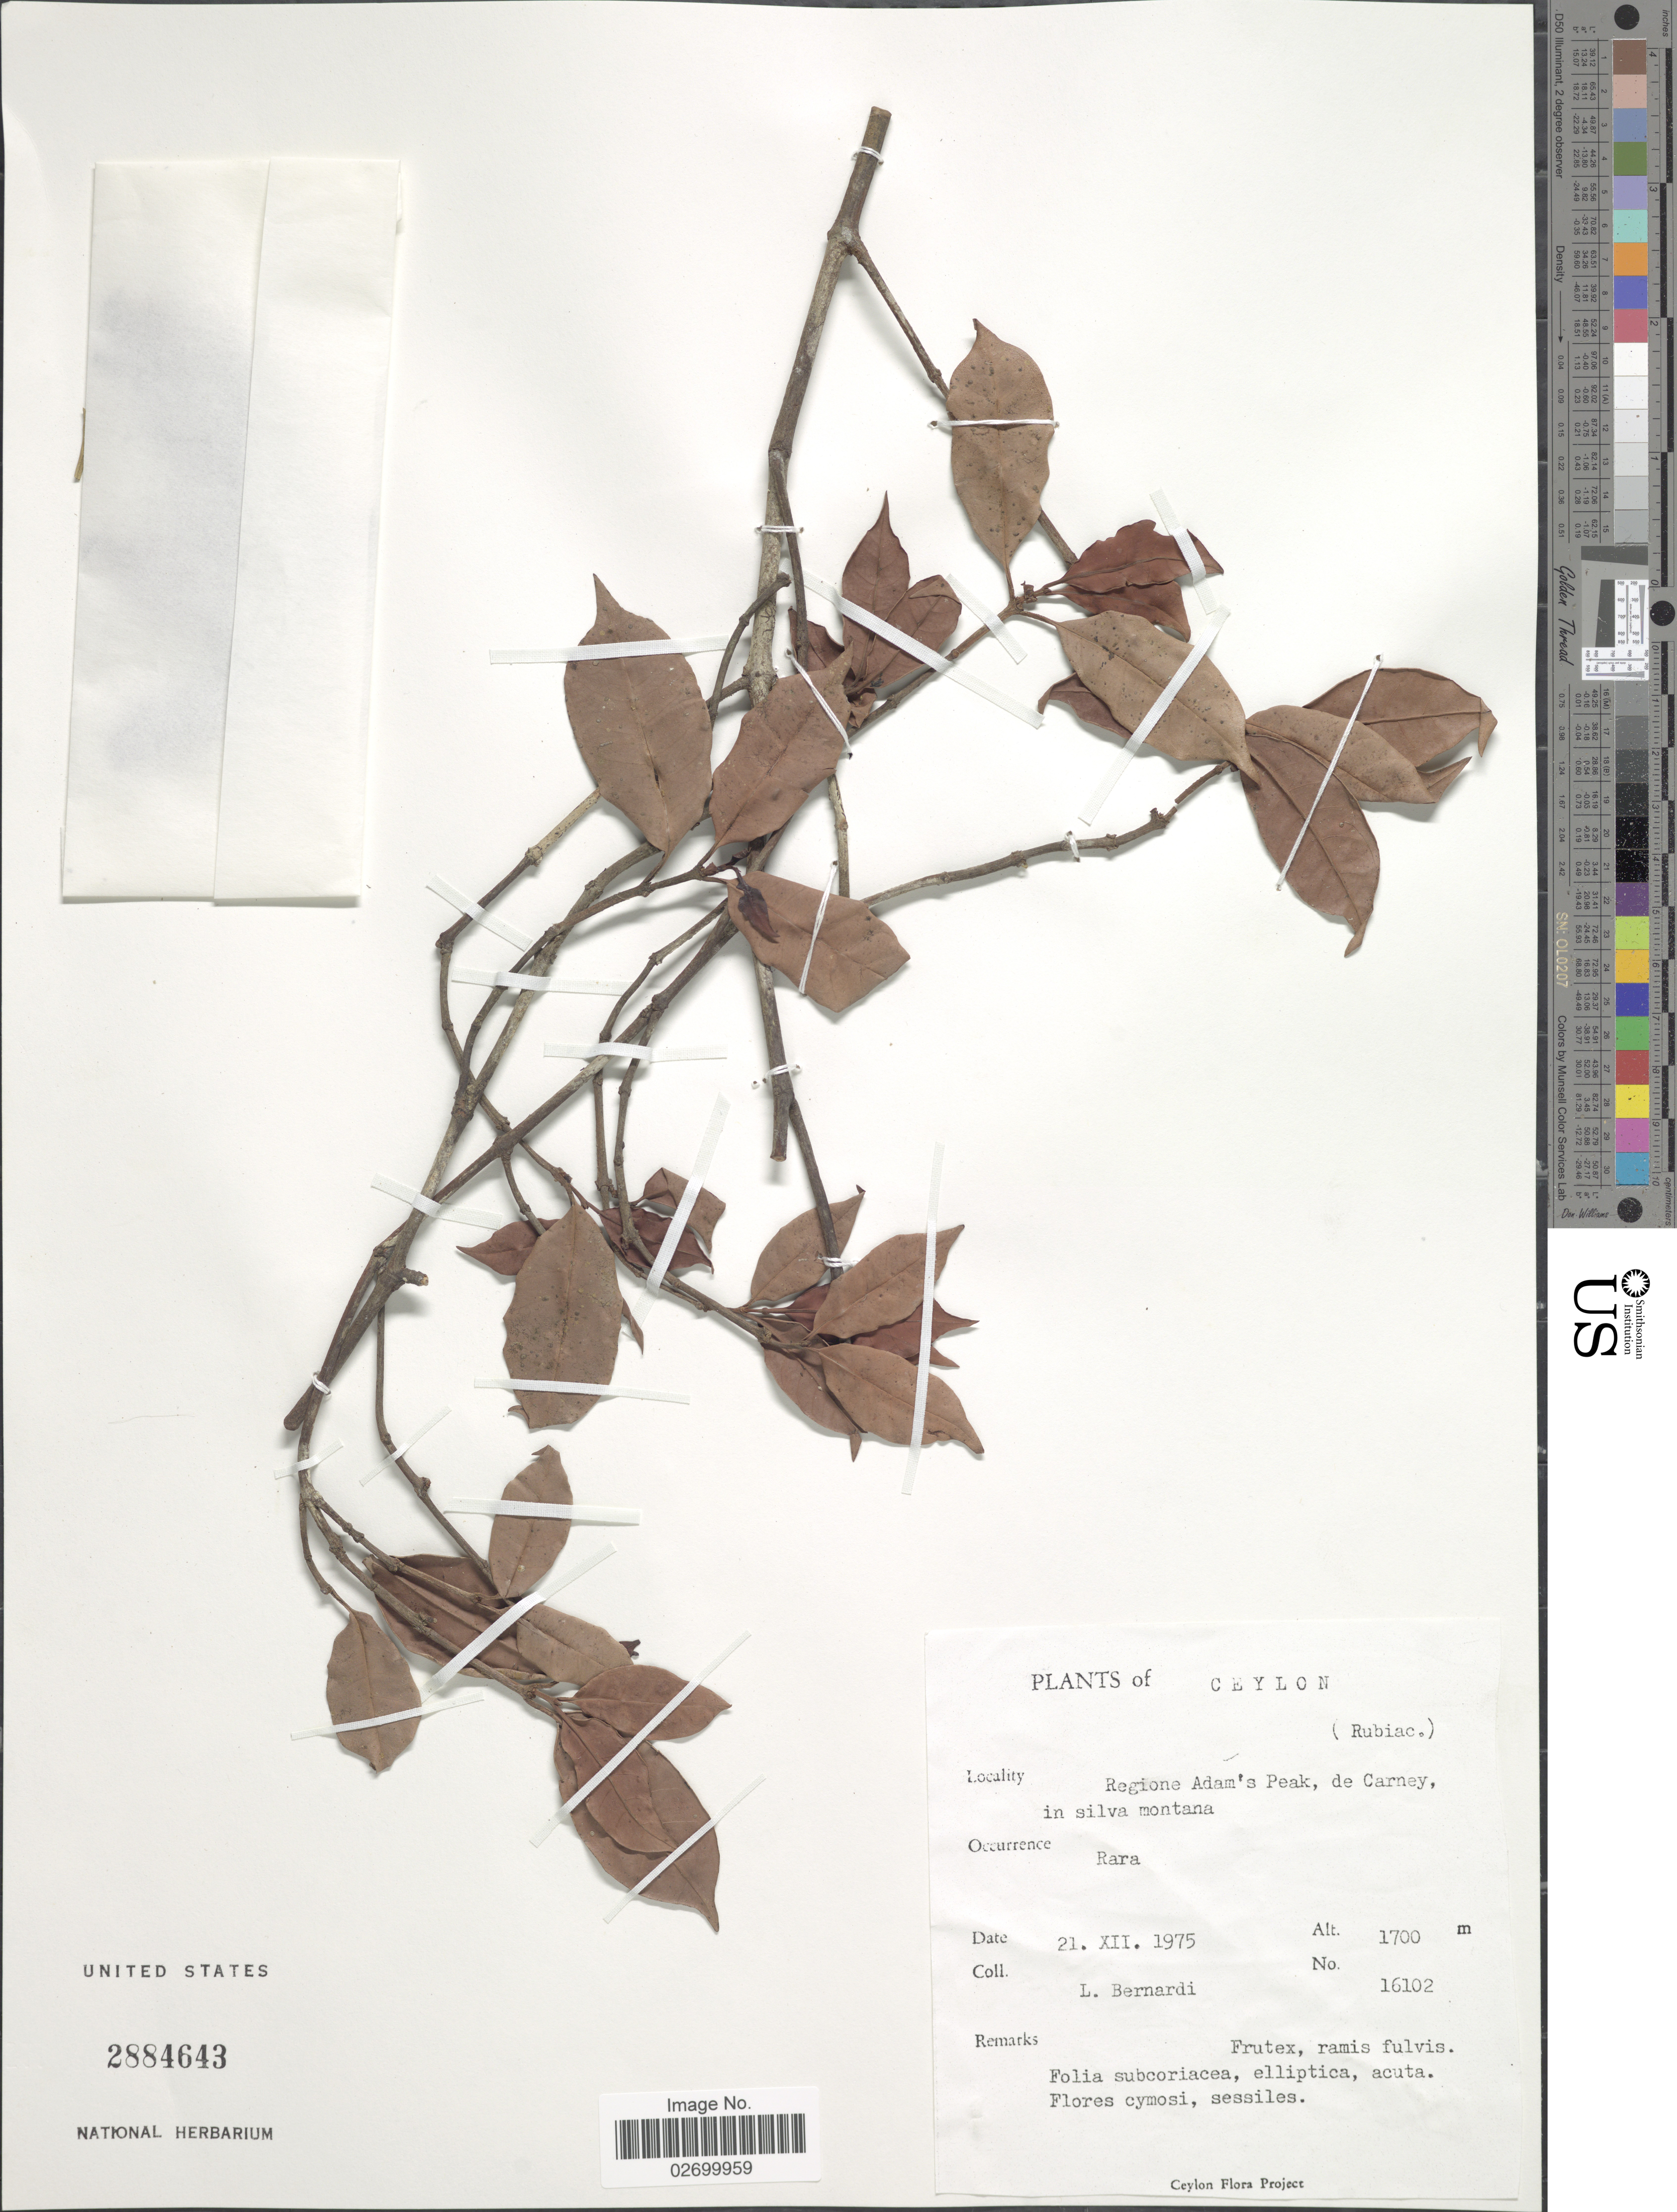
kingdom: Plantae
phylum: Tracheophyta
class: Magnoliopsida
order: Gentianales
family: Rubiaceae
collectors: L. Bernardi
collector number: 16102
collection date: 1975-12-21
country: Sri Lanka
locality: Ceylon. Regione Adam's Peak, de Carney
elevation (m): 1700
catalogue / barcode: US 2884643